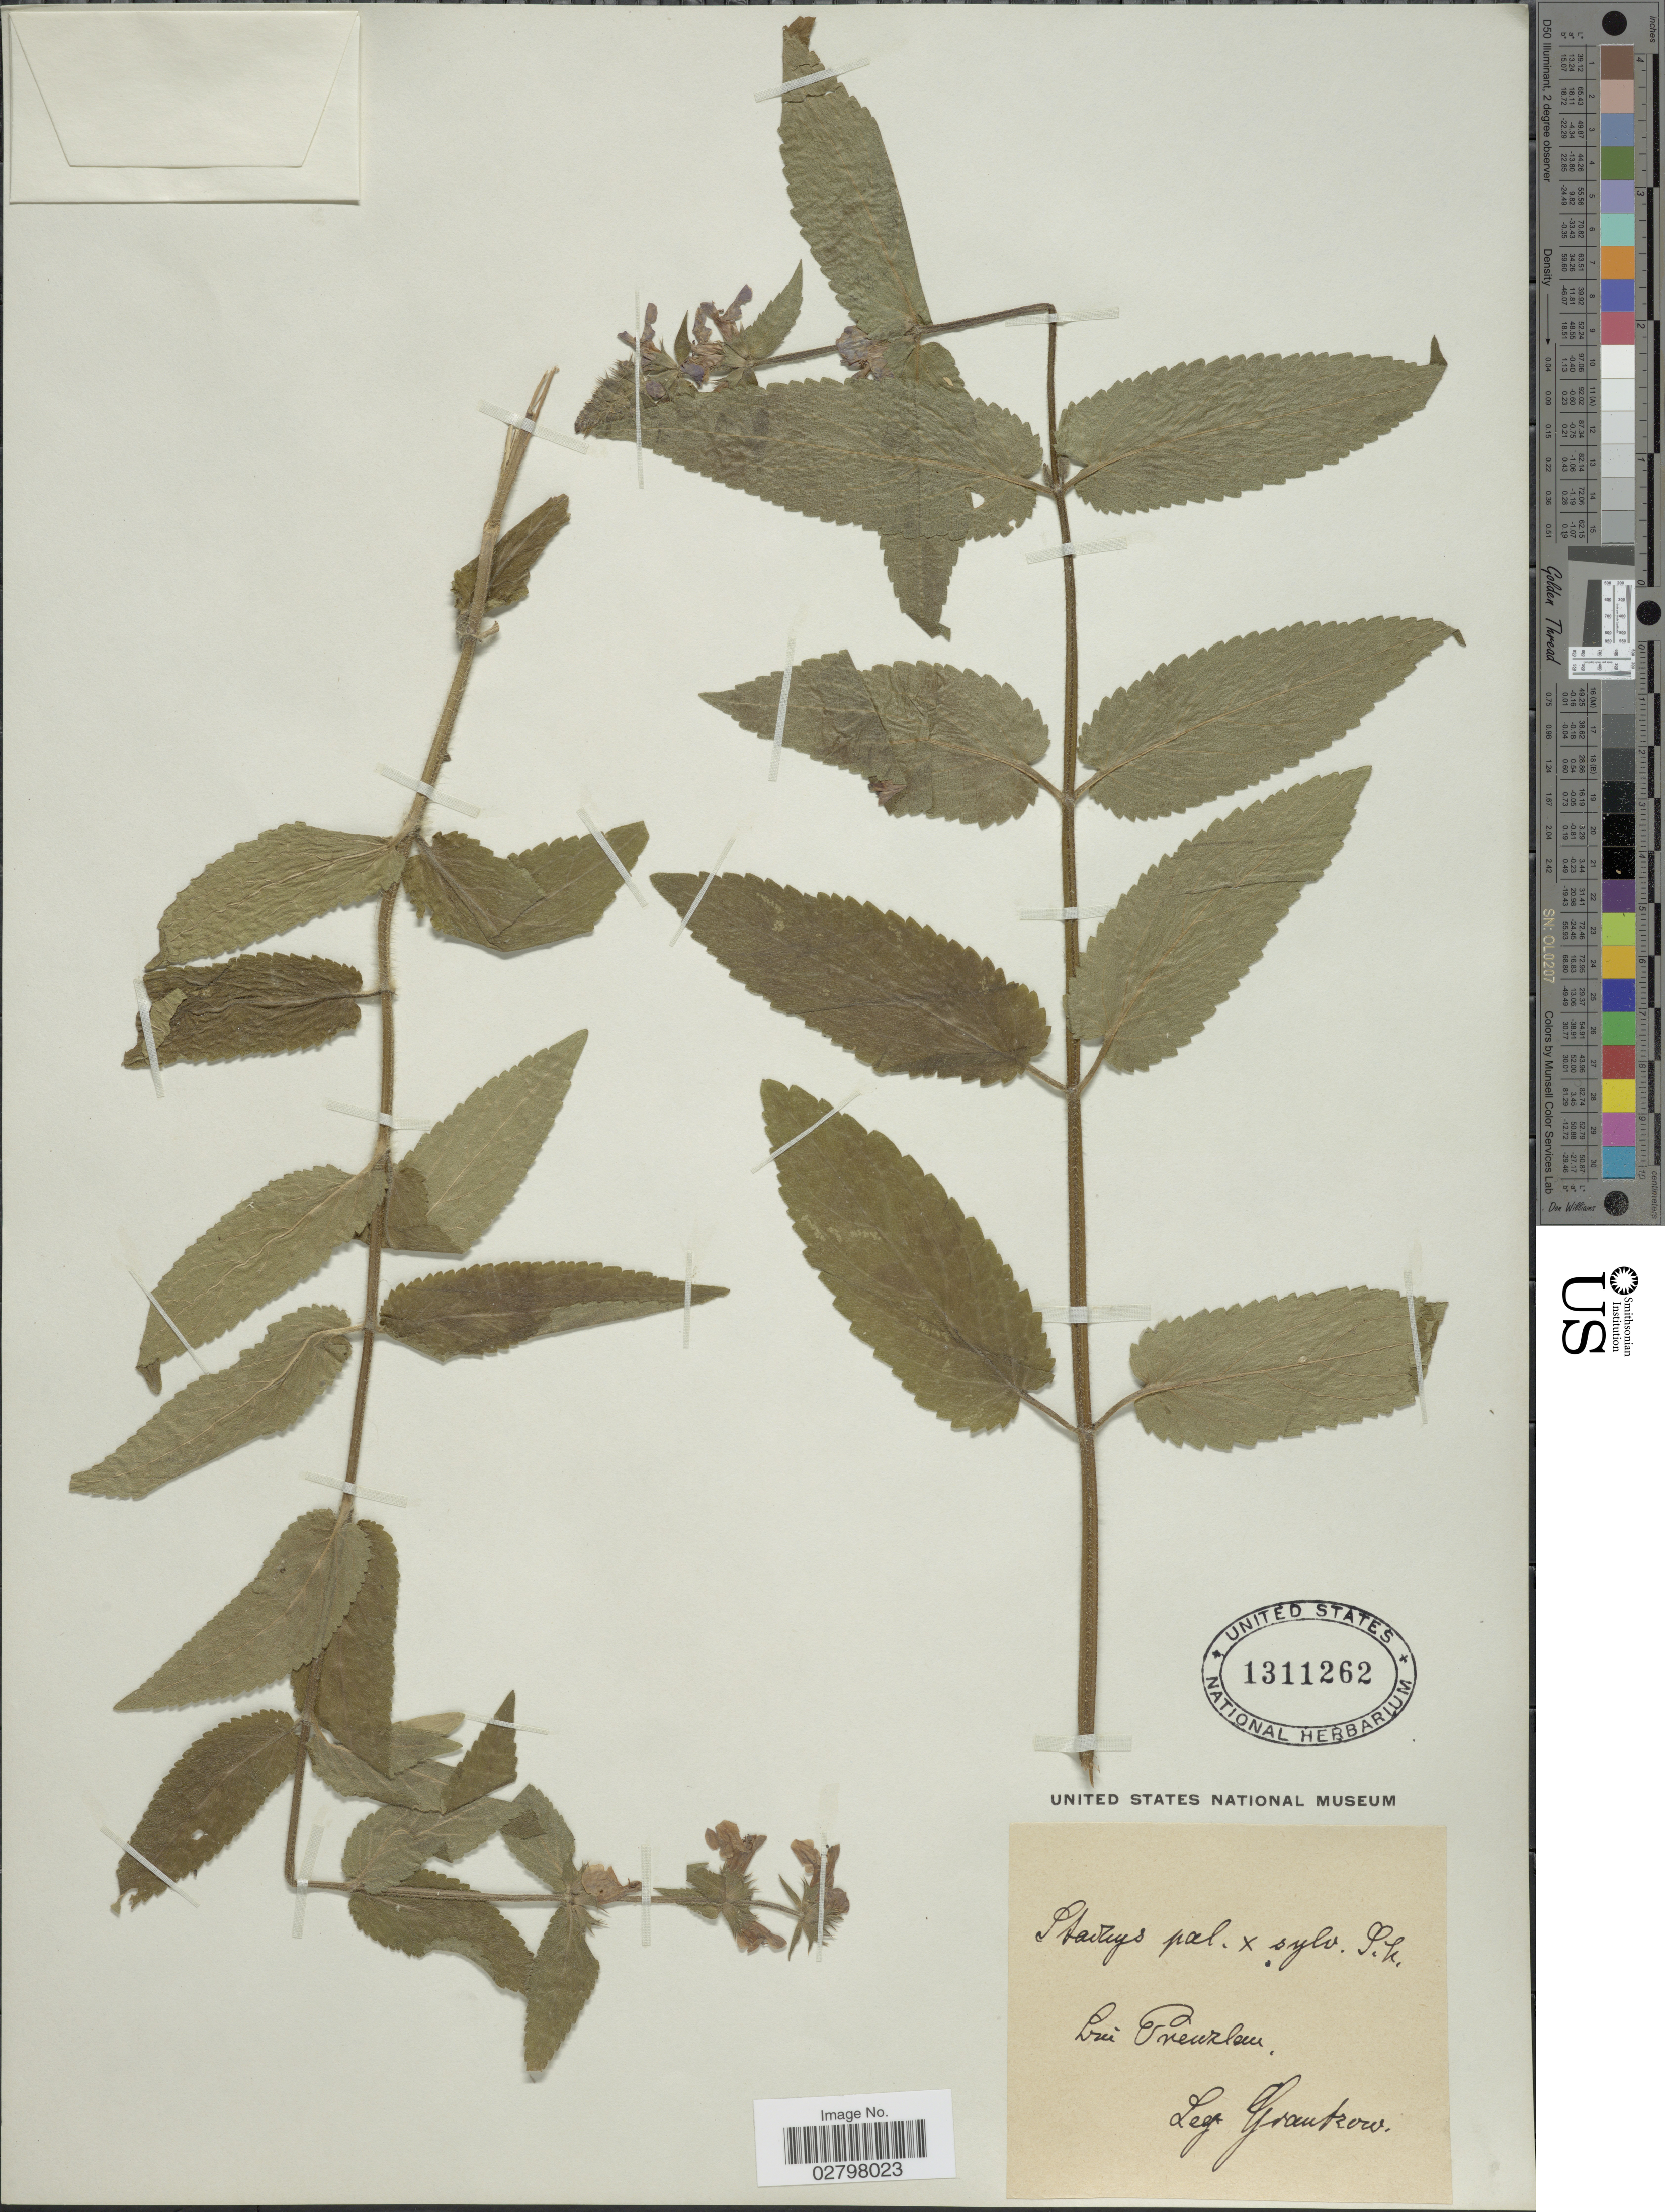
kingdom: Plantae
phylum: Tracheophyta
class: Magnoliopsida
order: Lamiales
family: Lamiaceae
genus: Stachys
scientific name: Stachys sylvatica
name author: L.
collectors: Grantzow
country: Germany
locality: Bei Prenzlau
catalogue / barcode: US 1311262